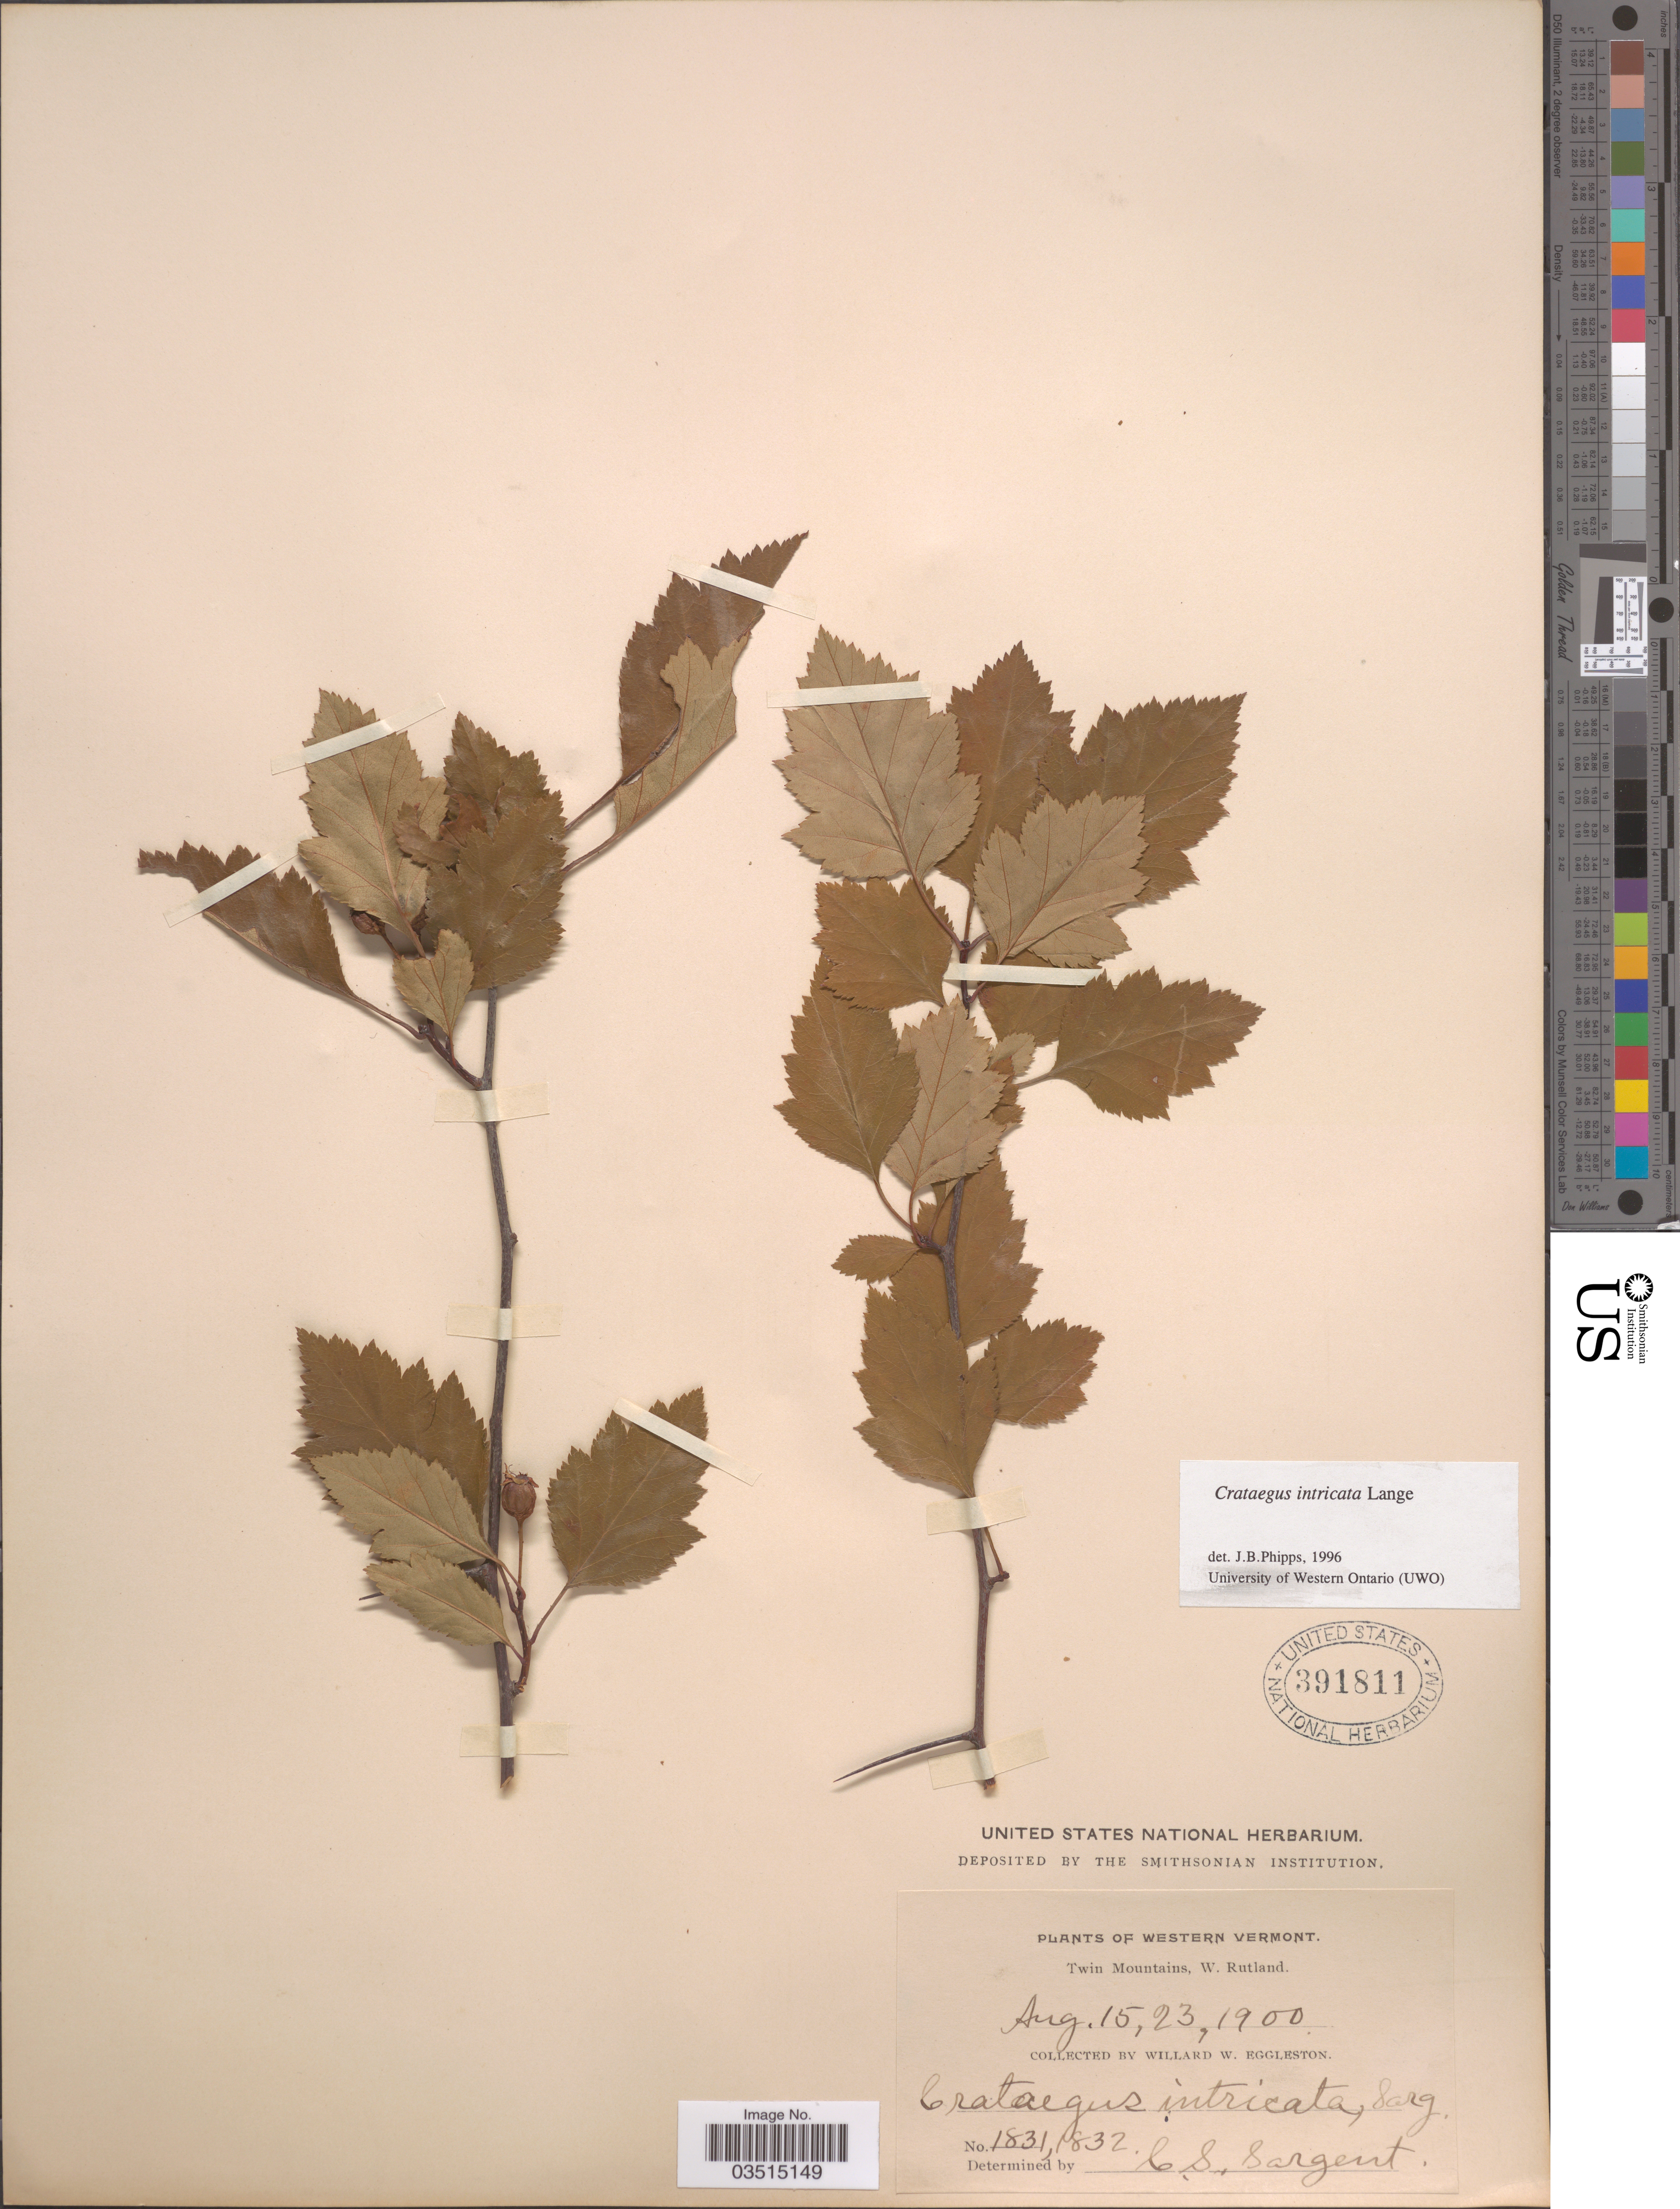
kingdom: Plantae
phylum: Tracheophyta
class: Magnoliopsida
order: Rosales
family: Rosaceae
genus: Crataegus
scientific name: Crataegus intricata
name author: Lange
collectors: W. W. Eggleston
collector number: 1831/1832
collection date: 1900-08-15/1900-08-23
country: United States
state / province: Vermont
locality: Western Vermont. Twin Mountains, W. Rutland.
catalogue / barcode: US 391811